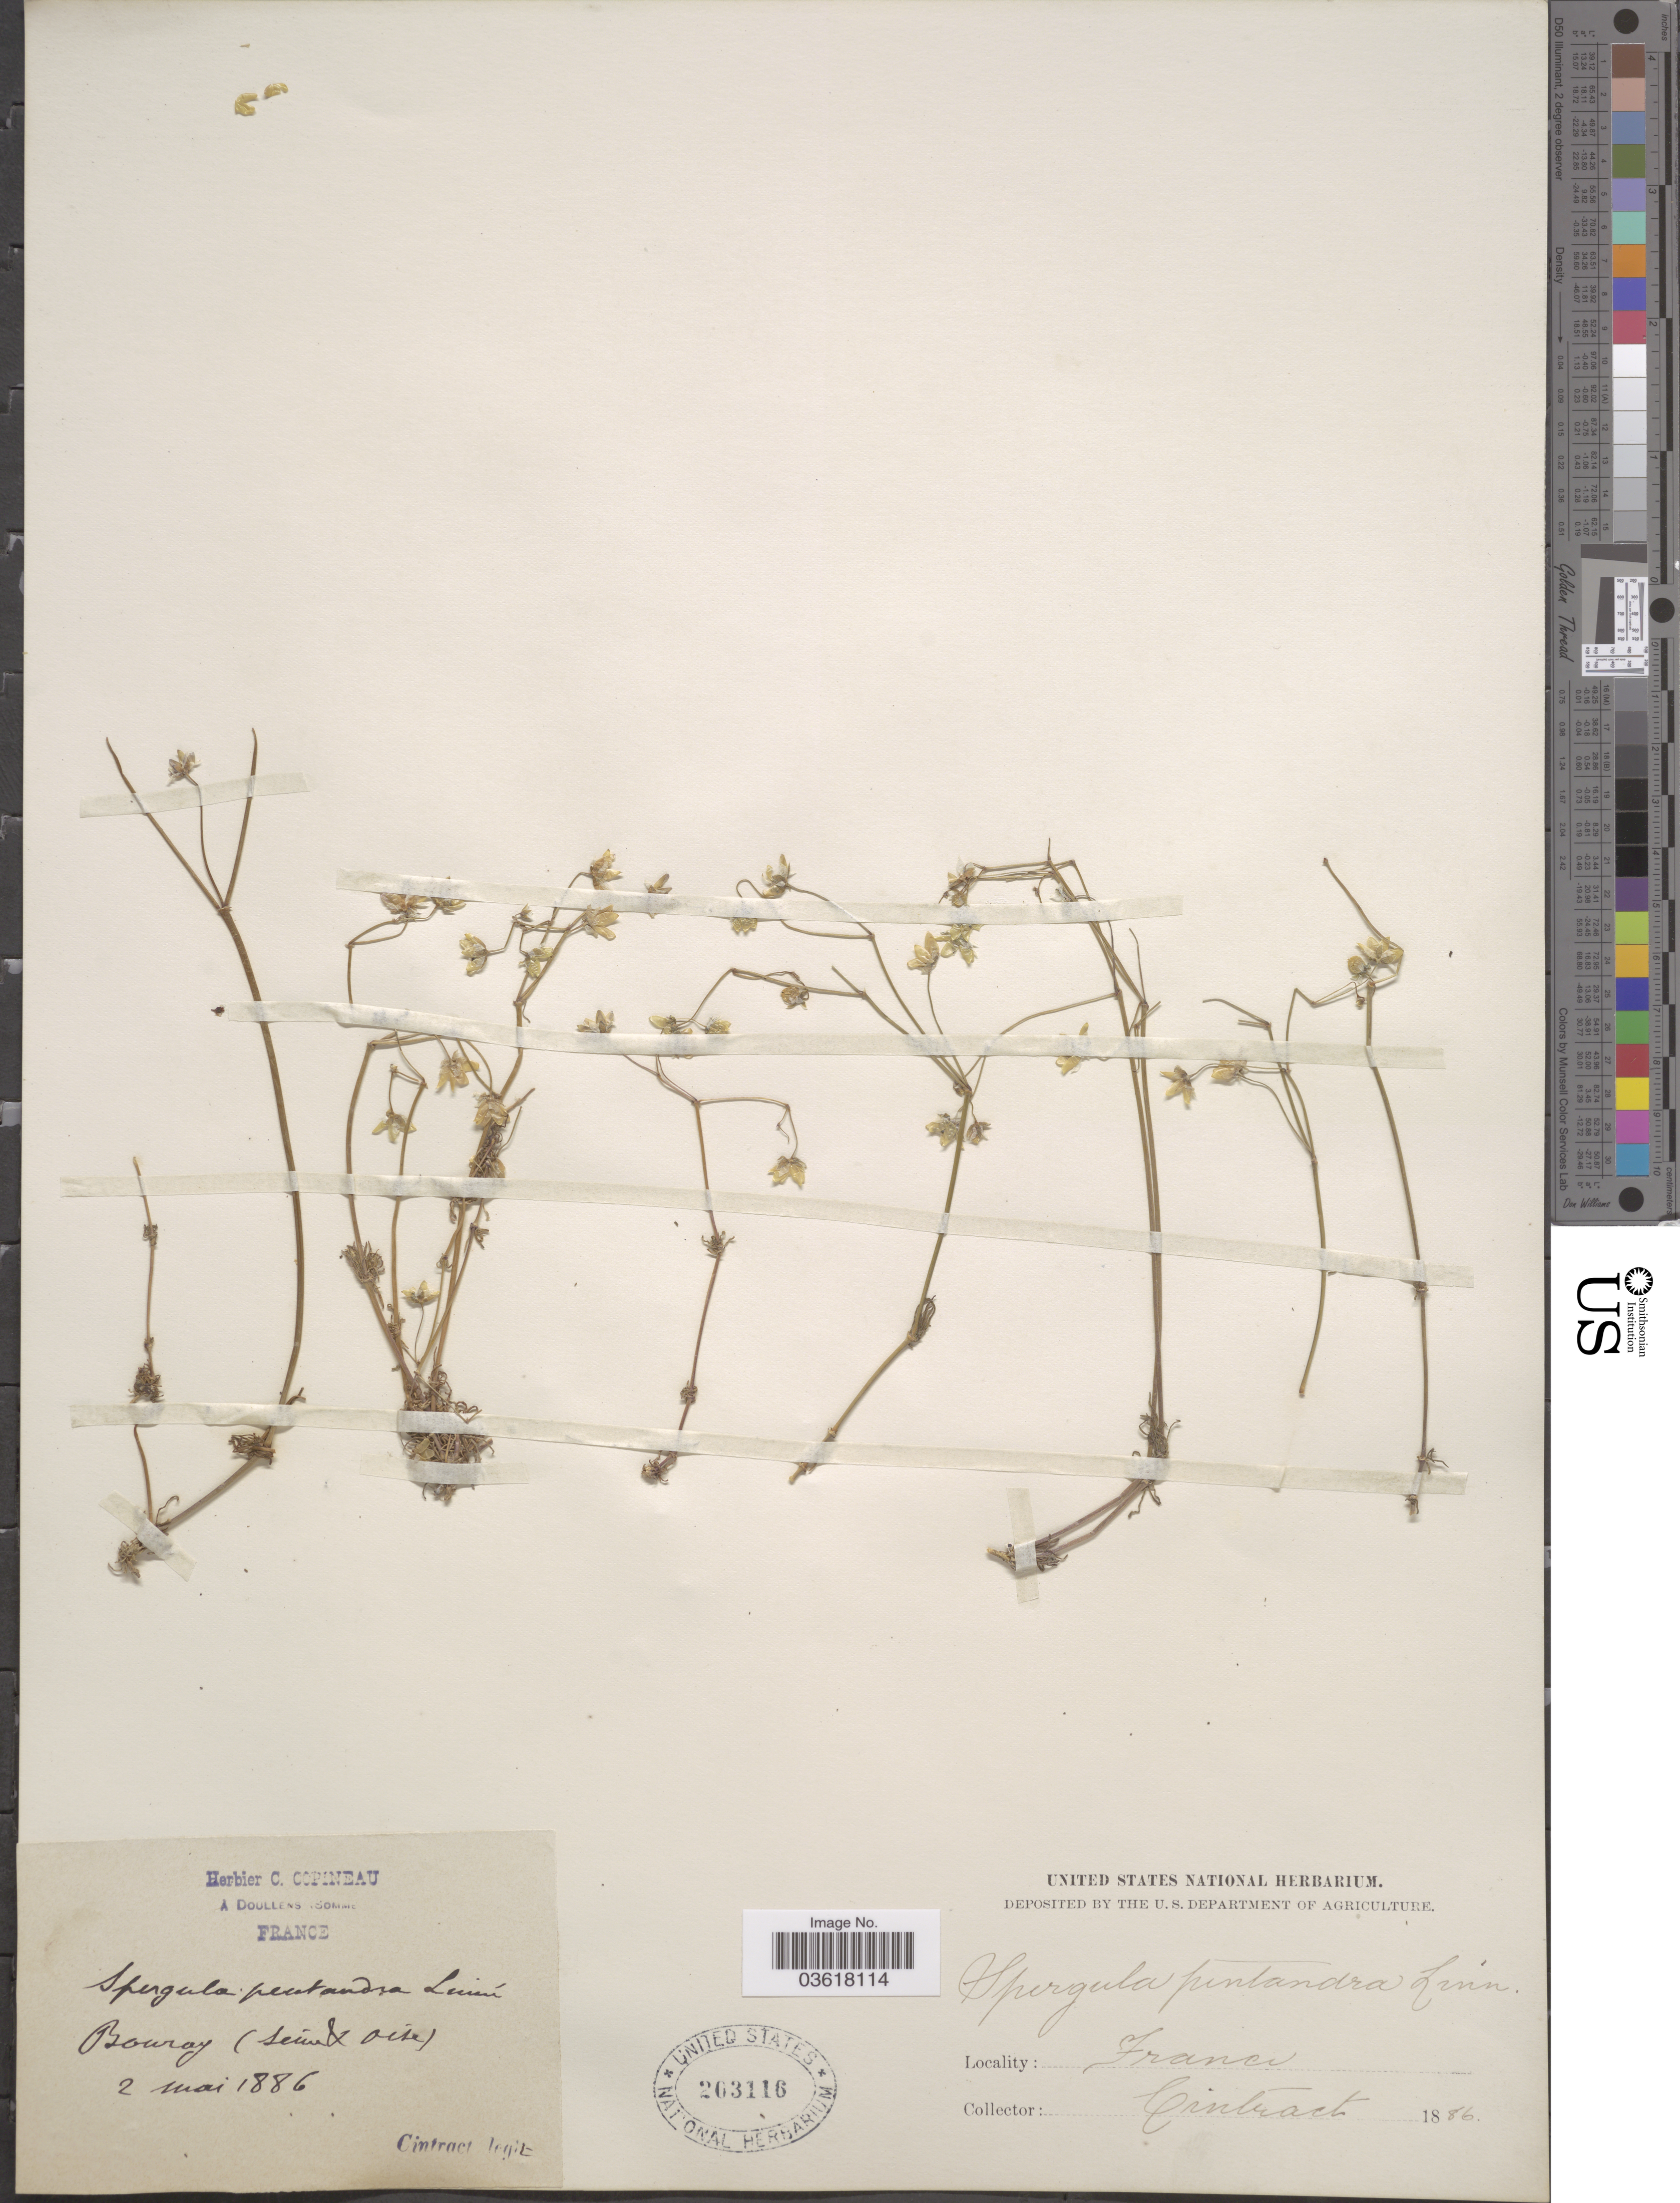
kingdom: Plantae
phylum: Tracheophyta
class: Magnoliopsida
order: Caryophyllales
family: Caryophyllaceae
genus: Spergula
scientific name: Spergula pentandra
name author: L.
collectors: Cintract, --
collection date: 1886-05-02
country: France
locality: Bouray (Seine & Oise).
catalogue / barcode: US 263116